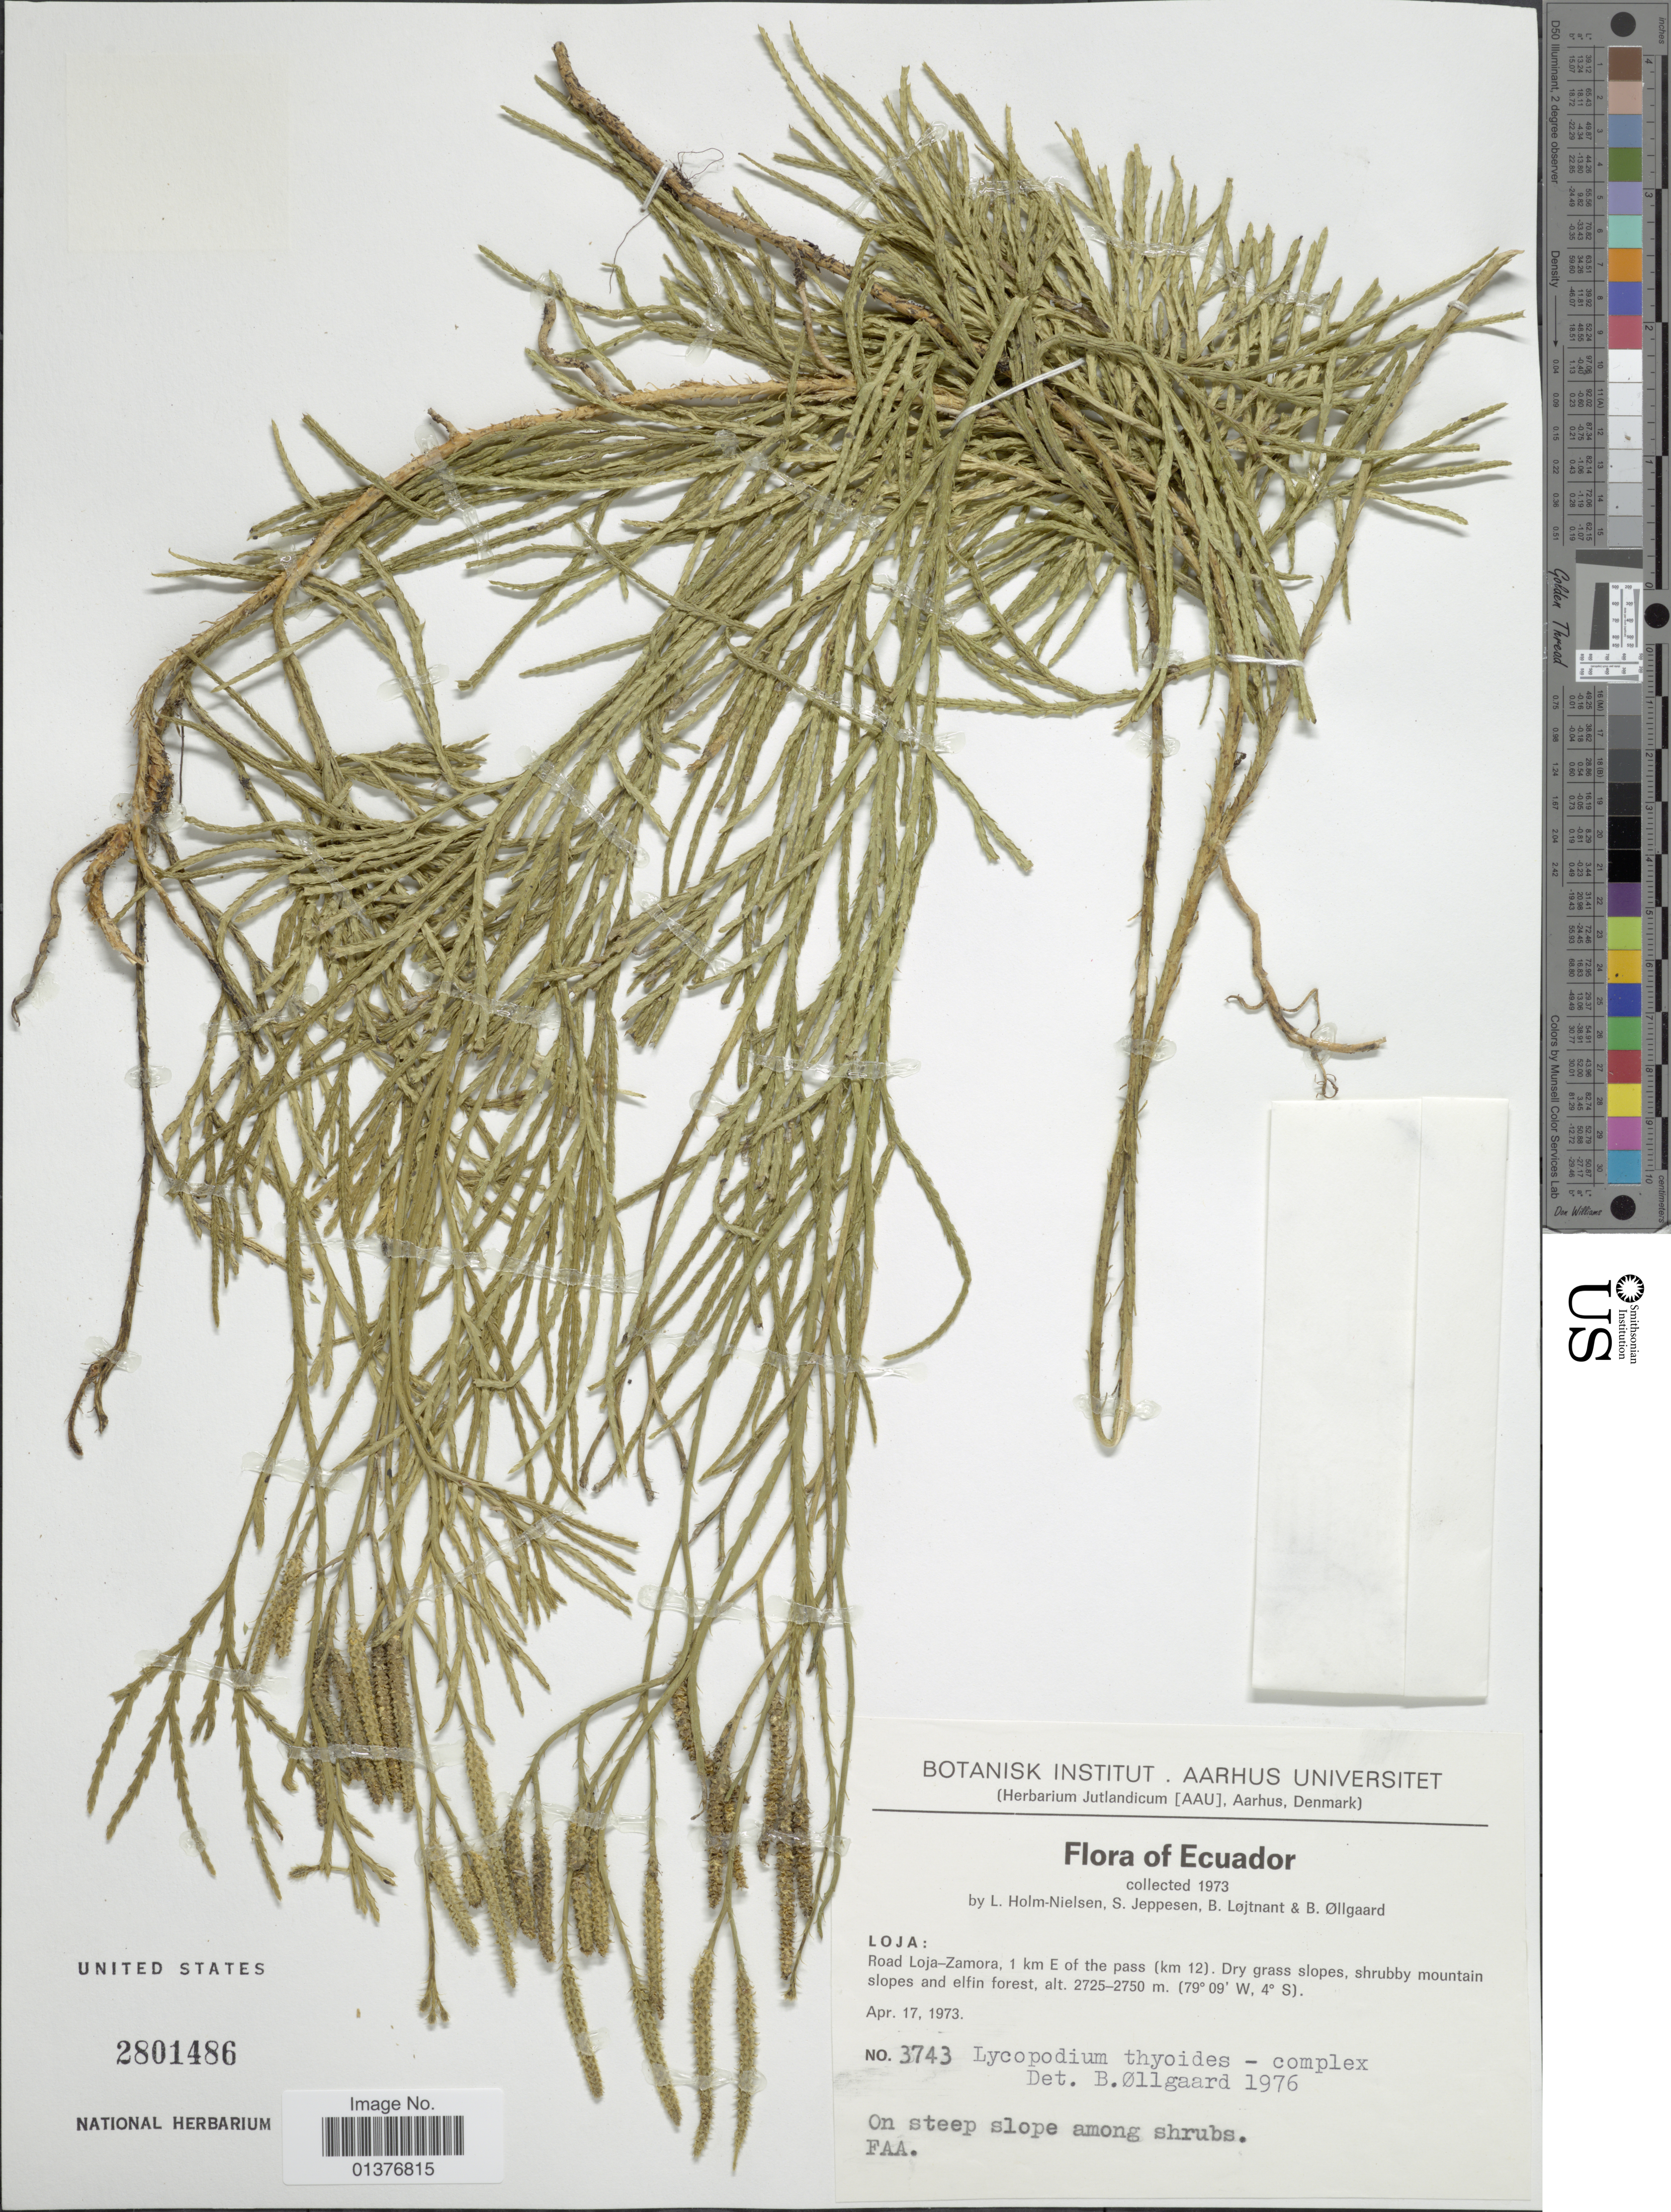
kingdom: Plantae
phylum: Tracheophyta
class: Lycopodiopsida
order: Lycopodiales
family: Lycopodiaceae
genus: Diphasiastrum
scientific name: Diphasiastrum thyoides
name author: (Humb. & Bonpl. ex Willd.) Holub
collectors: L. B. Holm-Nielsen, S. Jeppesen, B. Löjtnant & B. Øllgaard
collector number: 3743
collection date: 1973-04-17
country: Ecuador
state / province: Loja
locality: Road Loja-Zamora, 1km E of the pass(km 12) dry grass slopes shrubby mountain slopes and elfin forest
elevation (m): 2725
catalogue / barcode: US 2801486